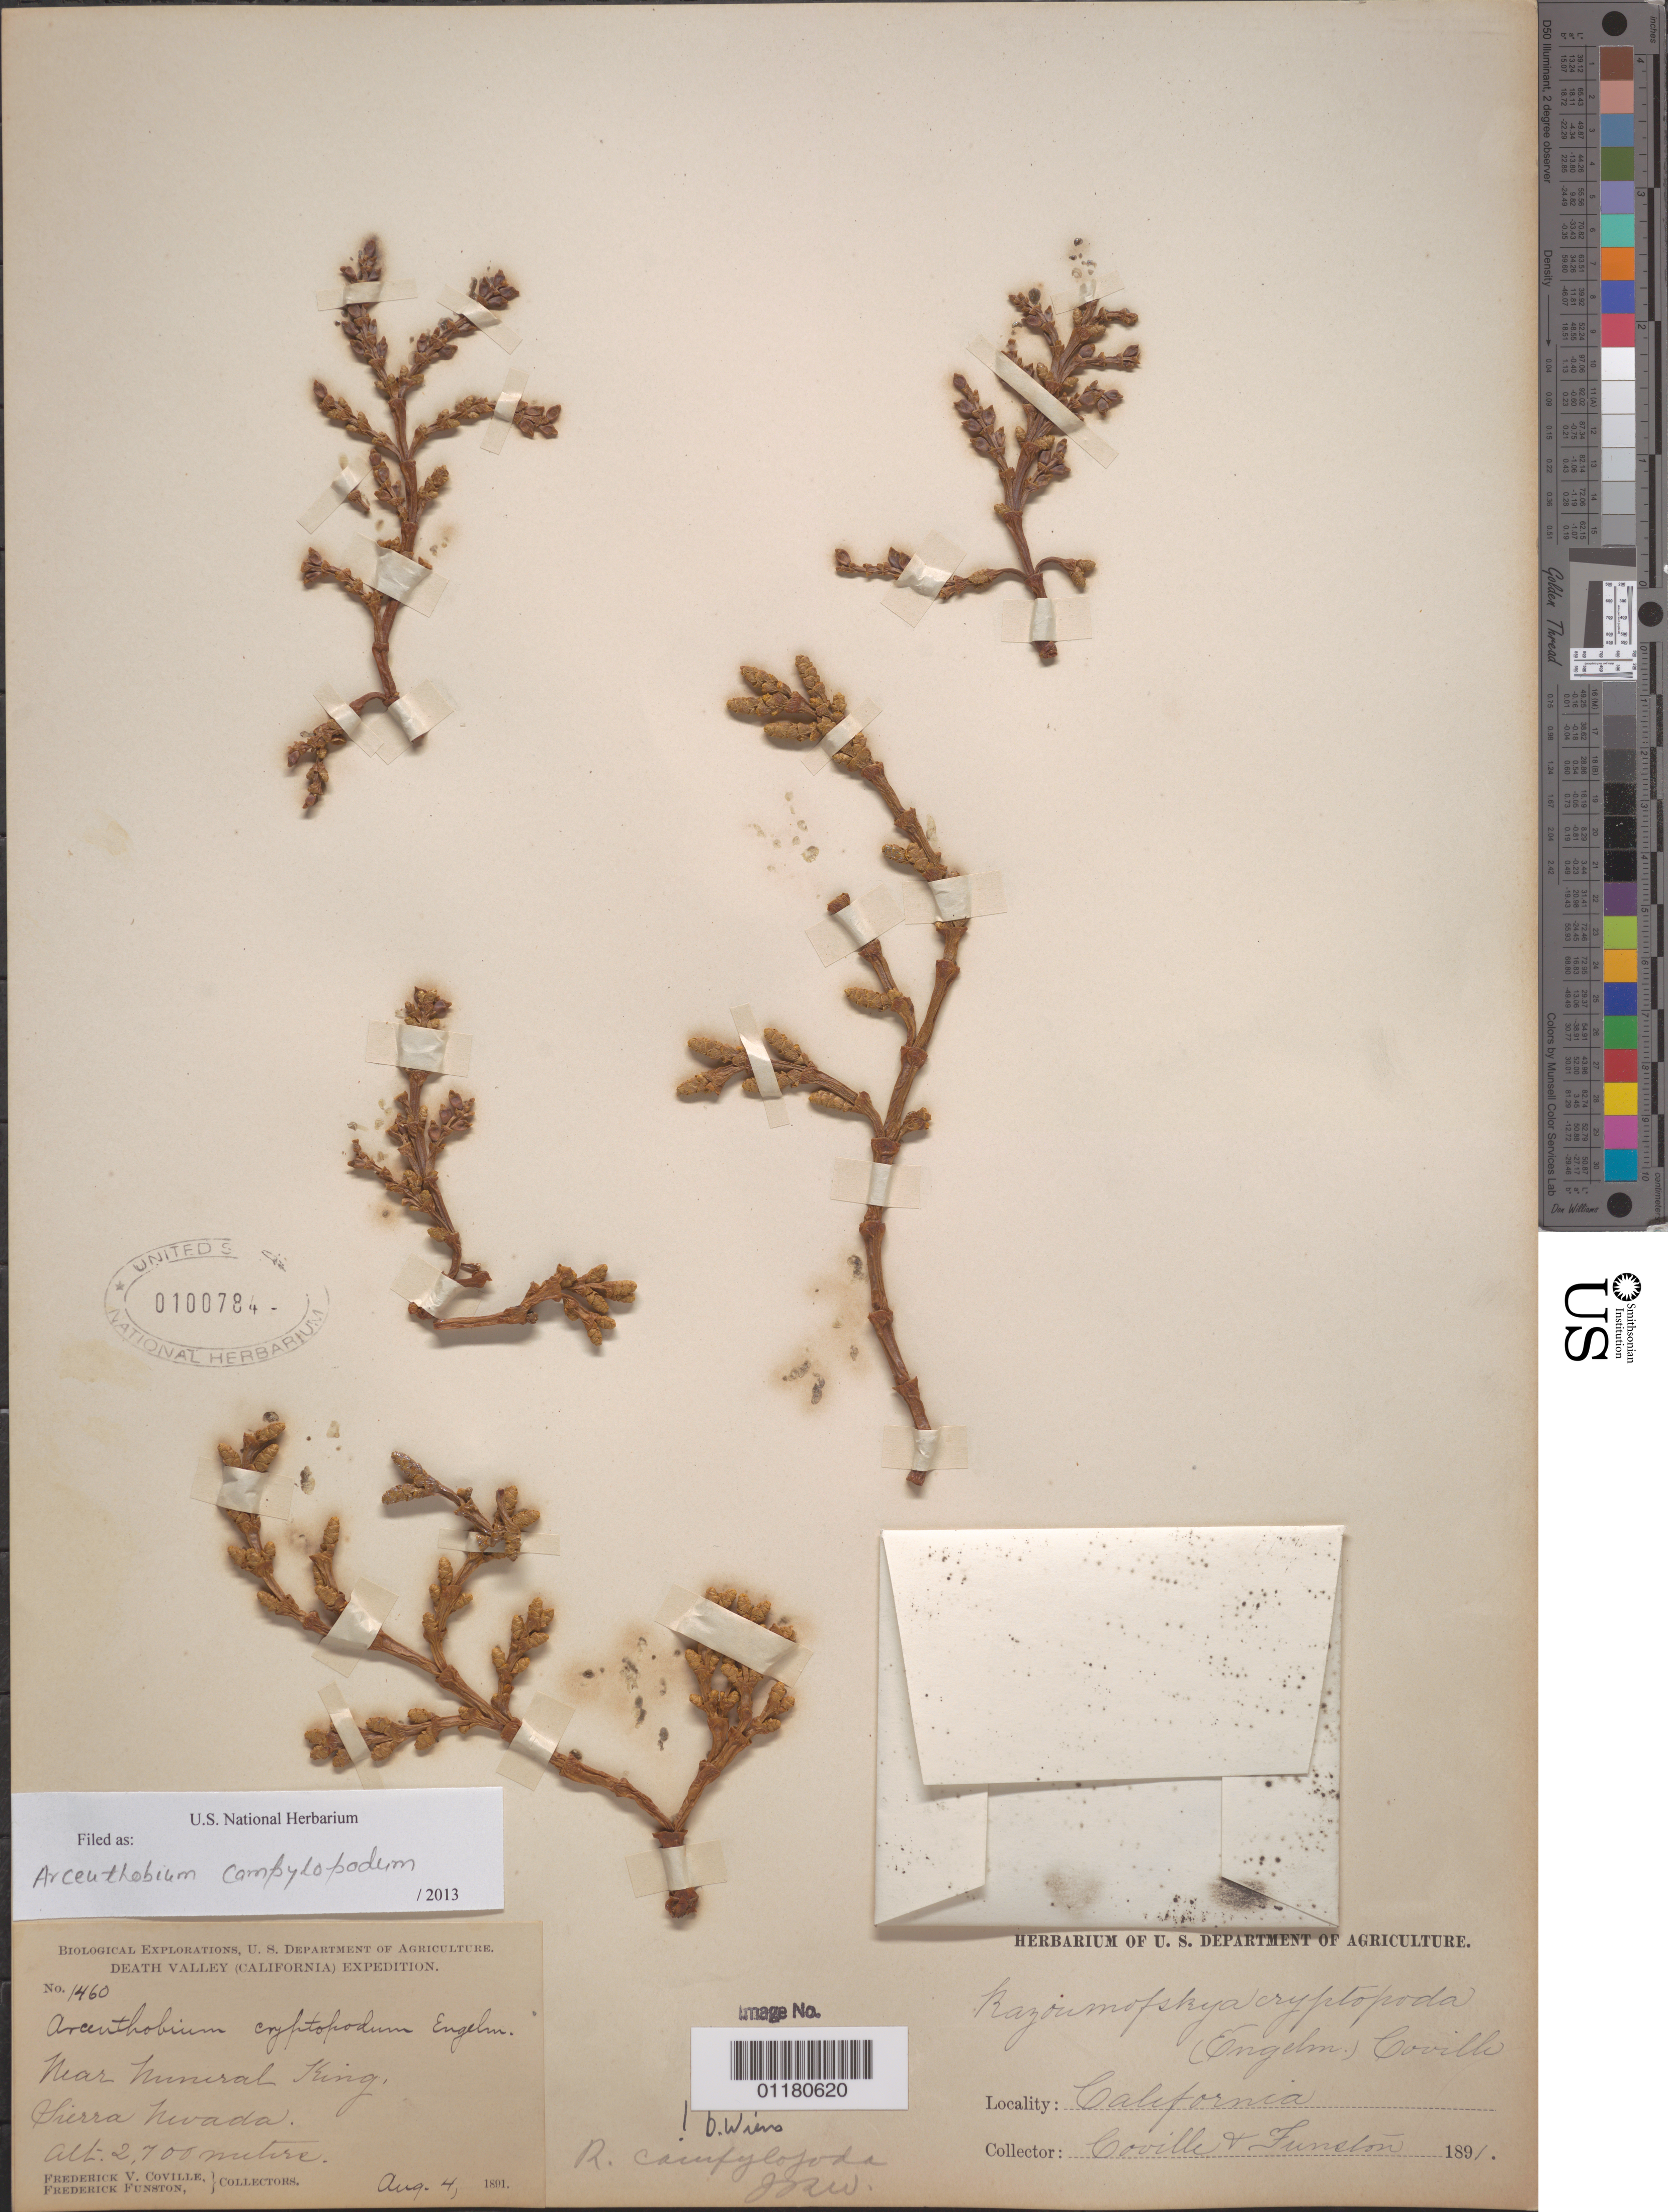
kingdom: Plantae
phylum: Tracheophyta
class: Magnoliopsida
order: Santalales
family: Viscaceae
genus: Arceuthobium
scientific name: Arceuthobium campylopodum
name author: Engelm.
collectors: F. V. Coville & F. Funston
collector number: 1460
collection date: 1891-08-04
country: United States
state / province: California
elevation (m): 2700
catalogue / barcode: US 100784